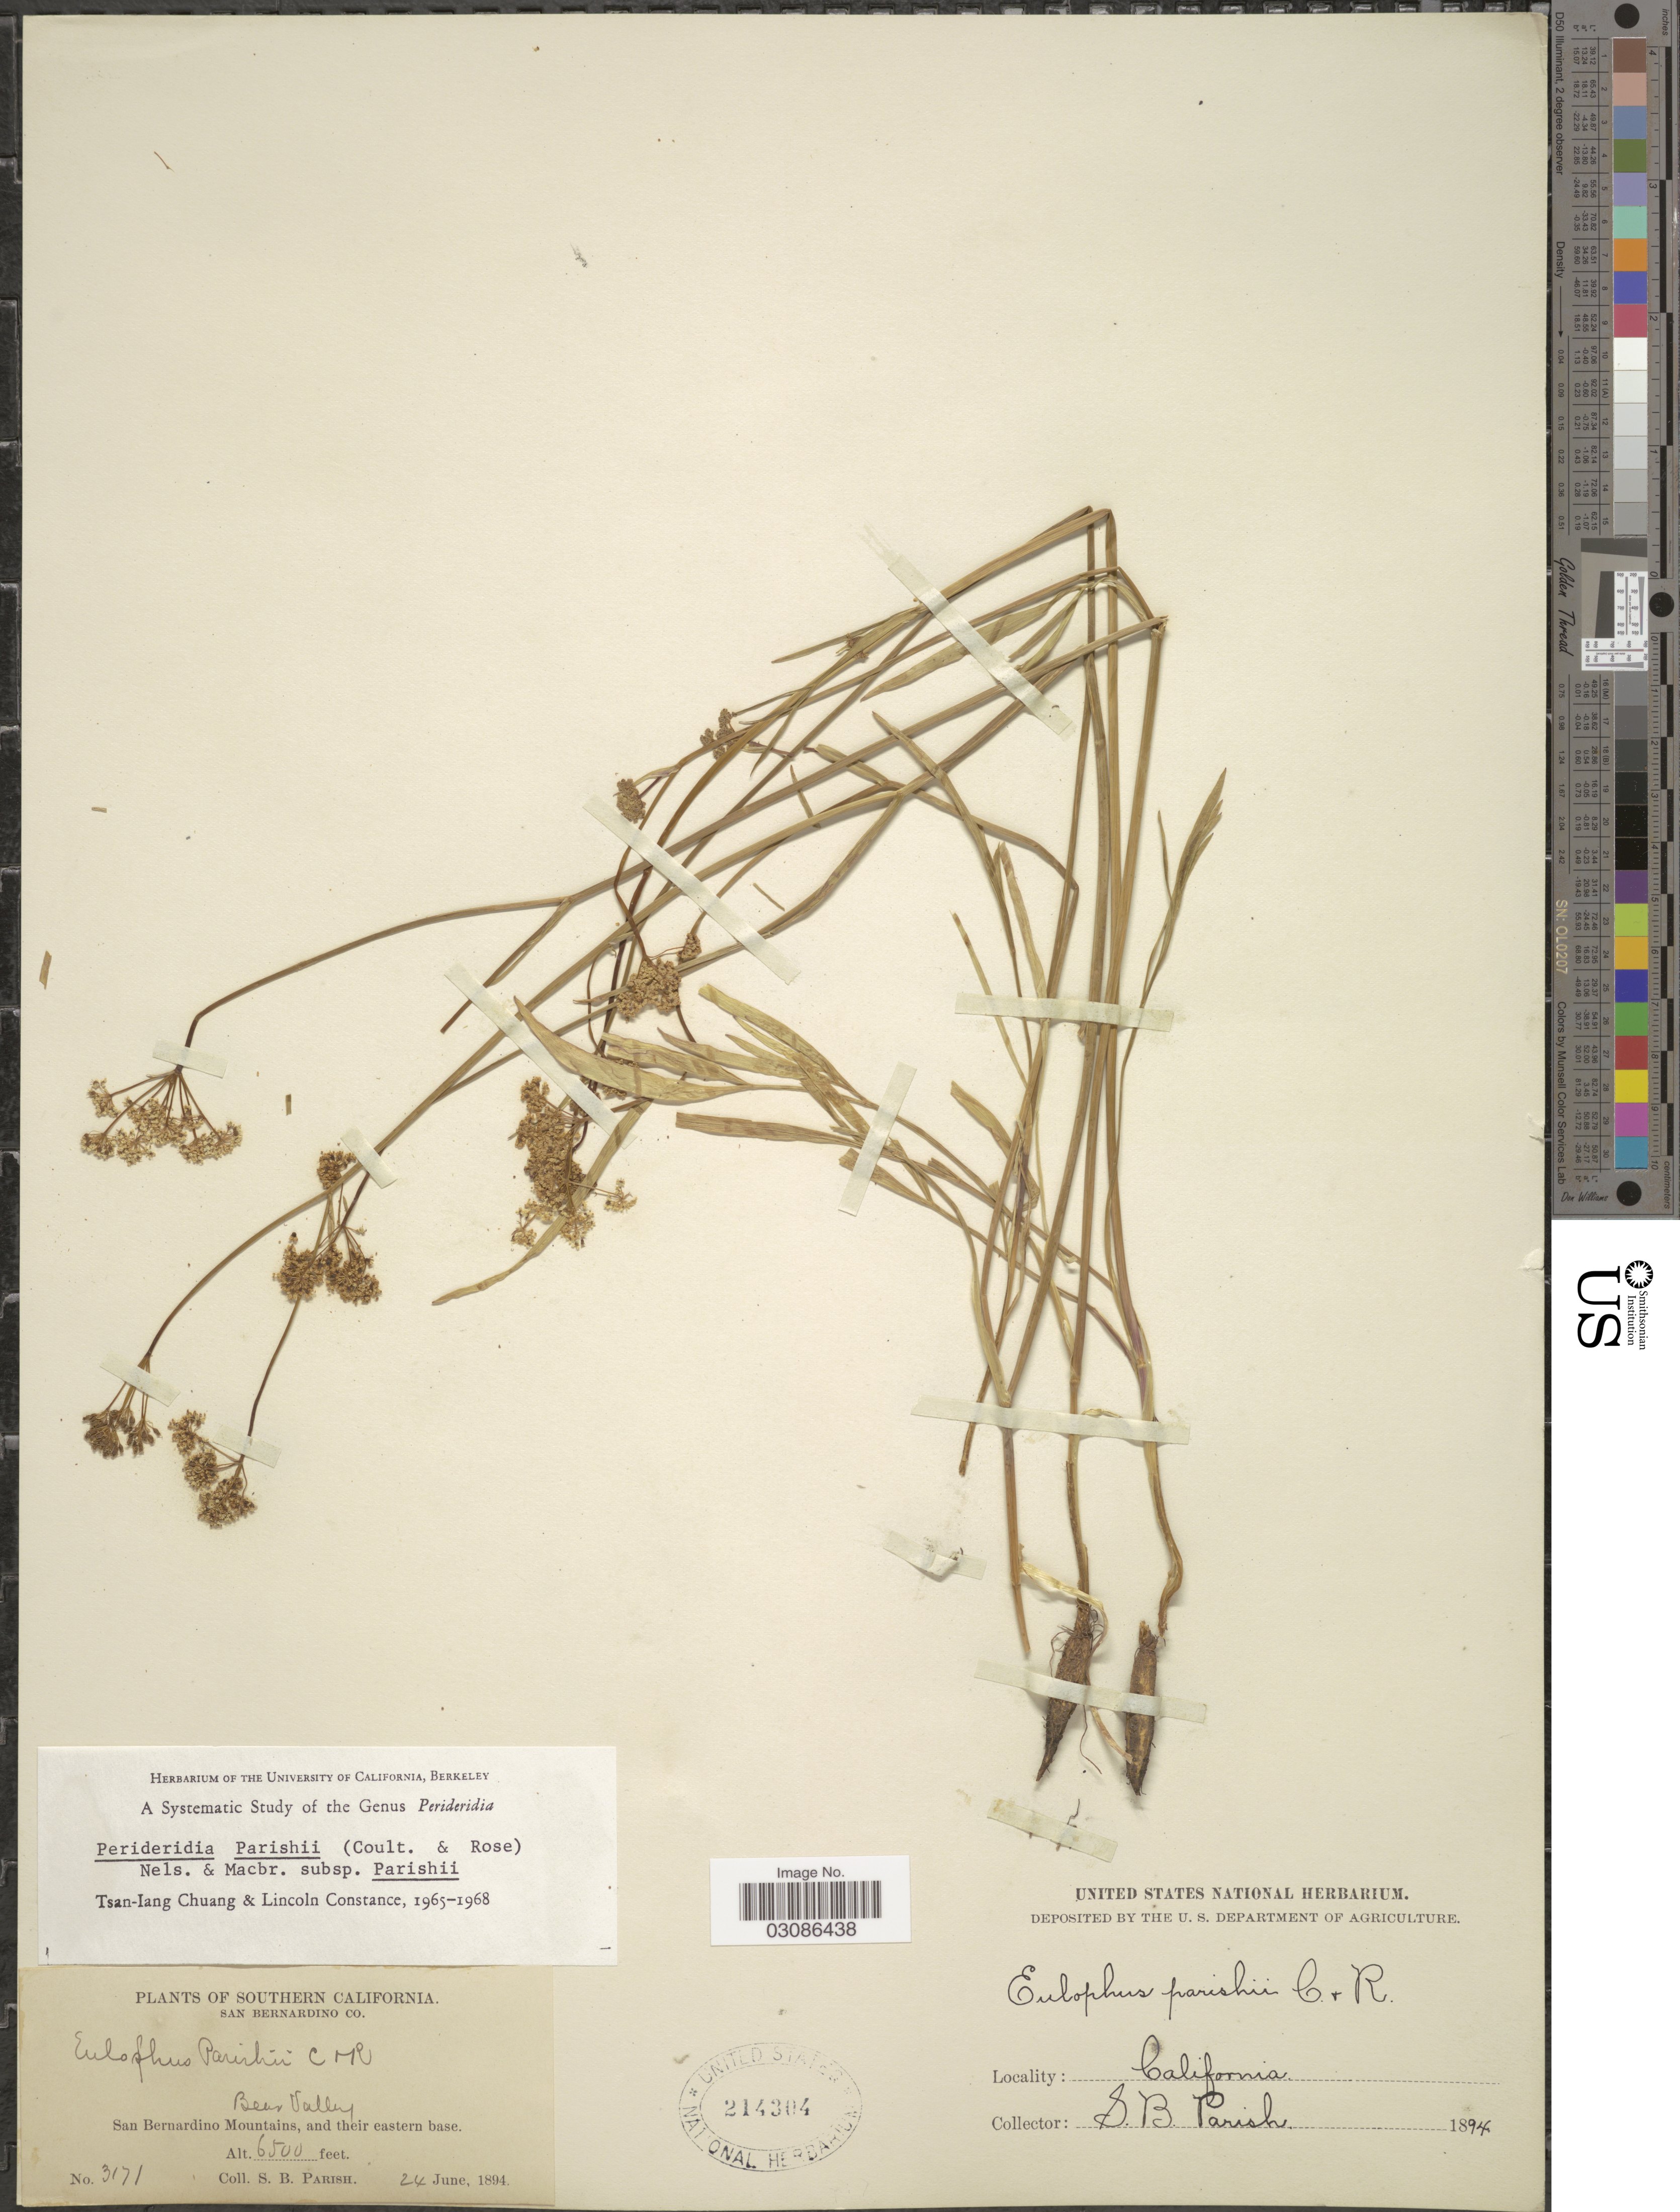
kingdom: Plantae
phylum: Tracheophyta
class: Magnoliopsida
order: Apiales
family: Apiaceae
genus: Perideridia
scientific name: Perideridia parishii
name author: (J.M. Coult. & Rose) A. Nelson & J.F. Macbr.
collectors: S. B. Parish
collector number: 3171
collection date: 1894-06-24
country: United States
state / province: California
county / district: San Bernardino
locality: Southern California, San Bernardino Co., San Bernardino Mountains, and their eastern base, Bear Valley.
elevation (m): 1981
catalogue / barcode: US 214304